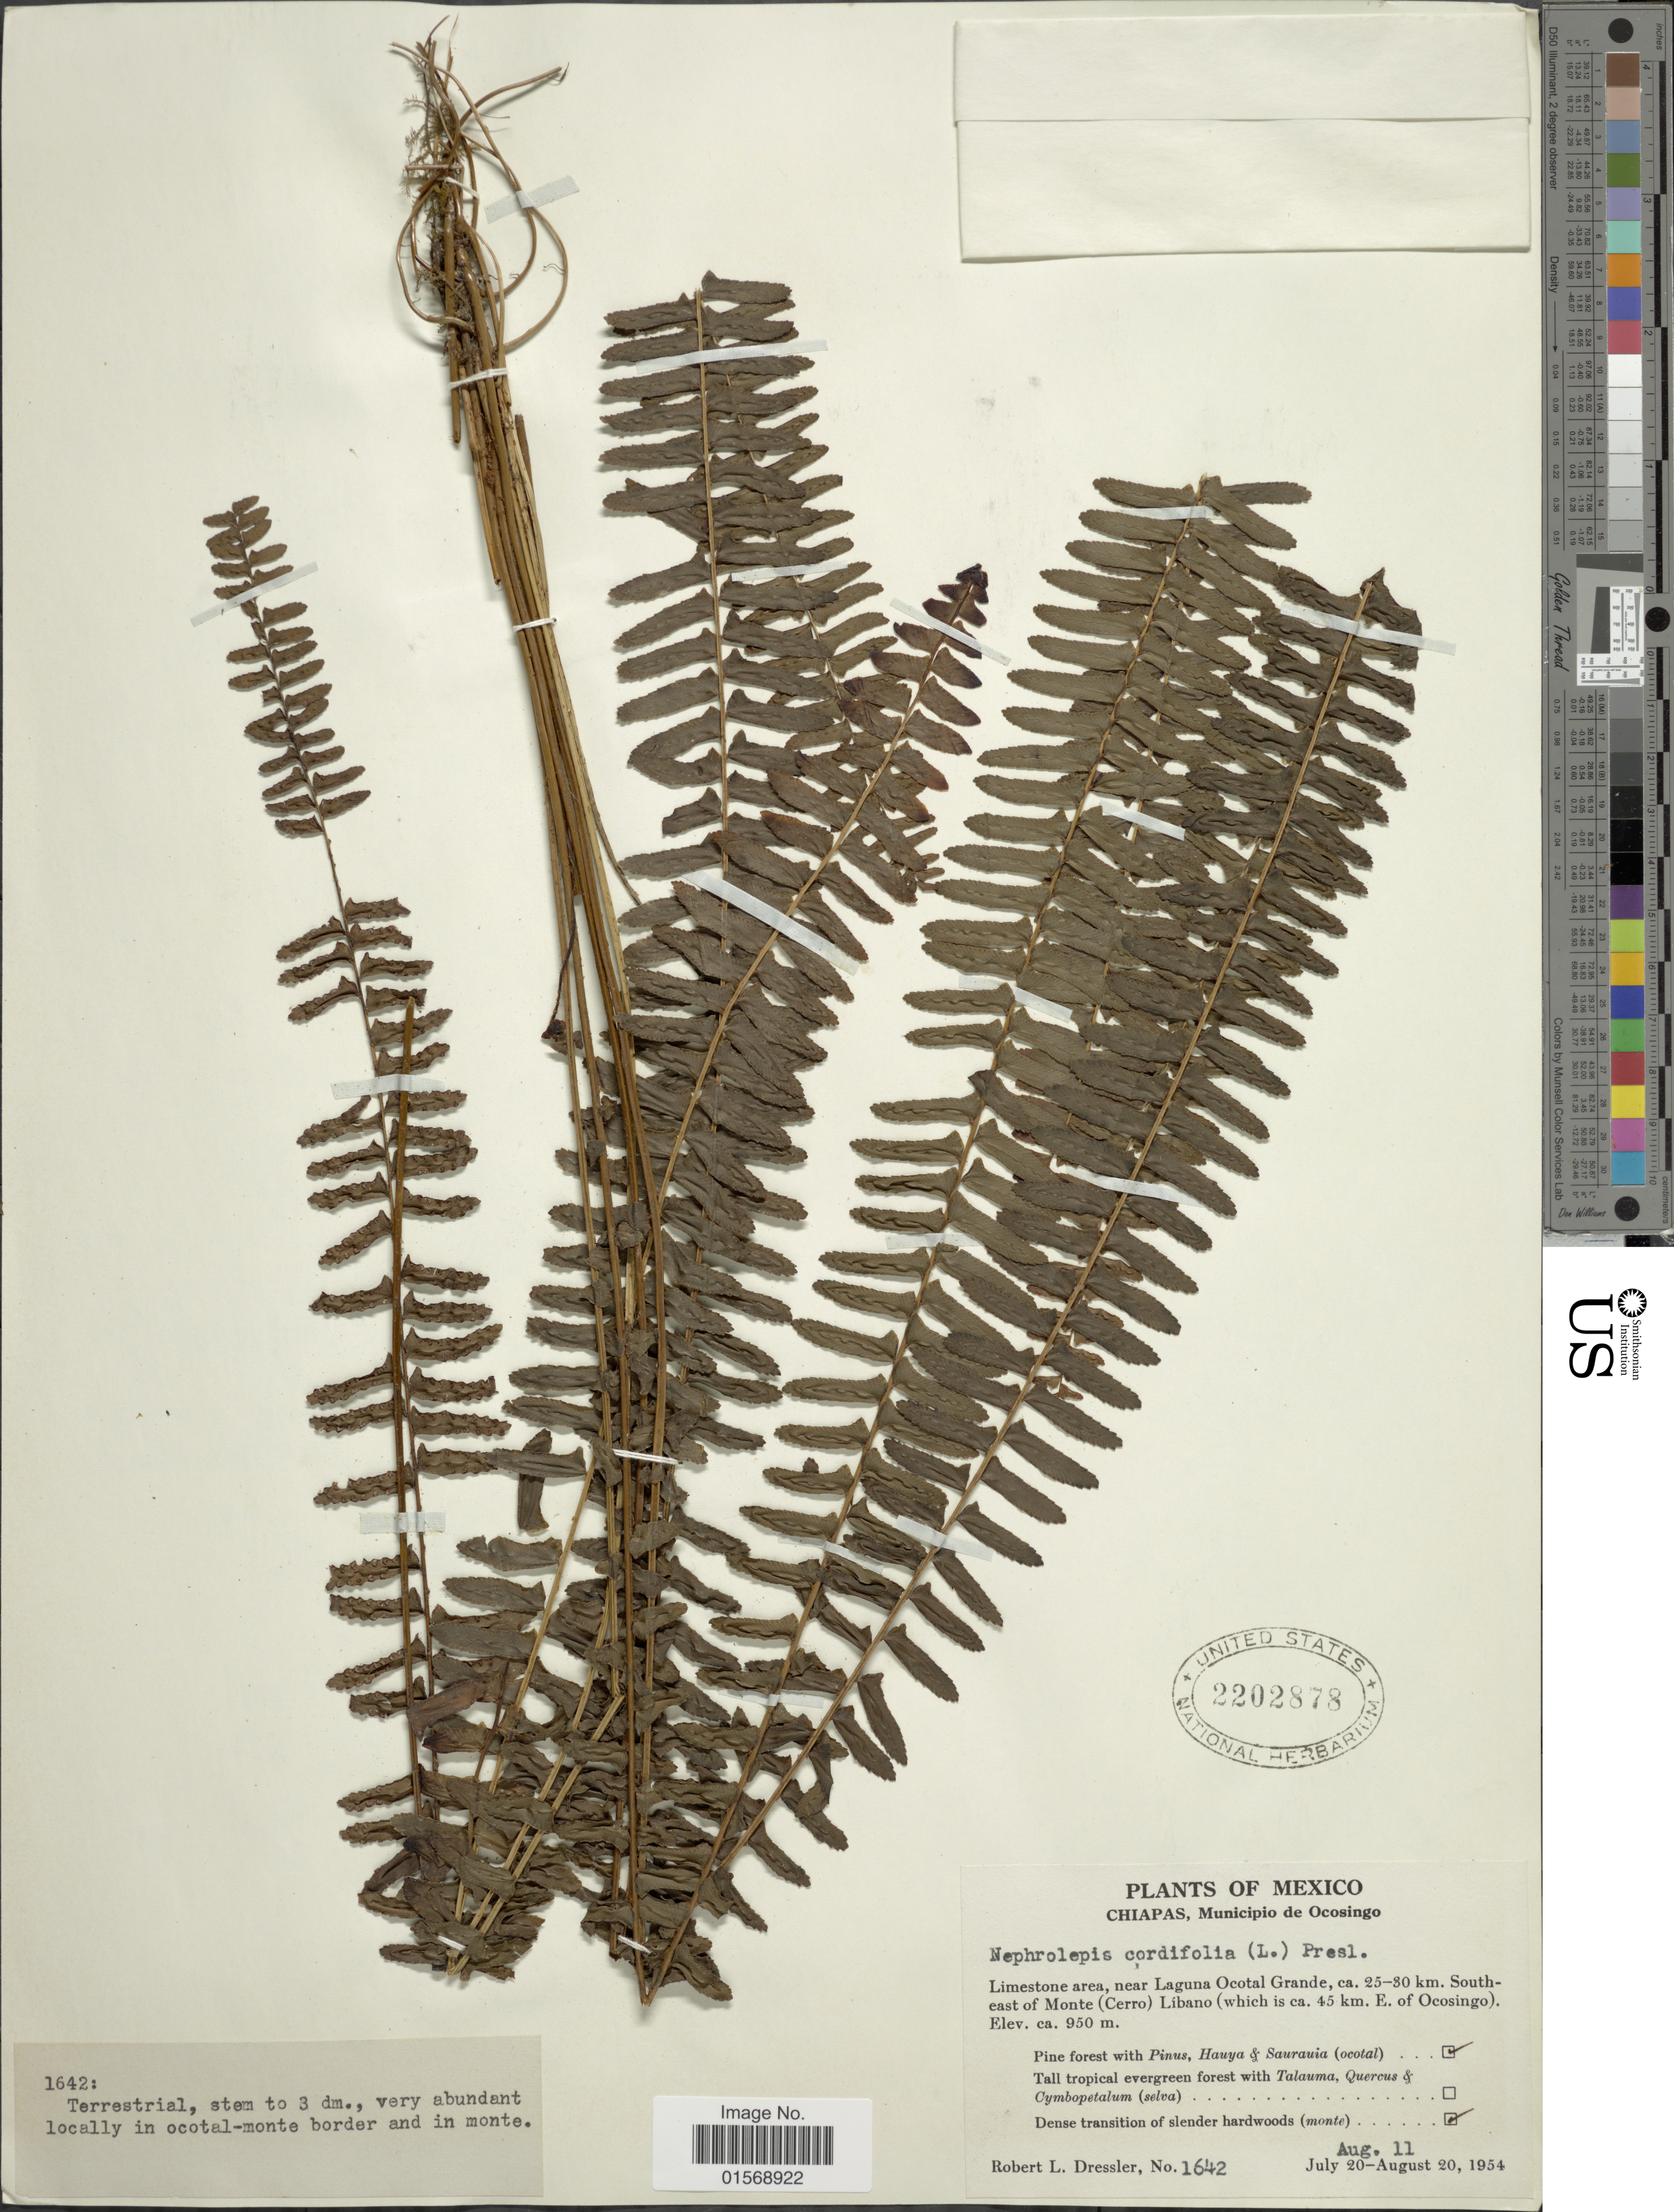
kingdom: Plantae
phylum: Tracheophyta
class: Polypodiopsida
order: Polypodiales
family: Nephrolepidaceae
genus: Nephrolepis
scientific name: Nephrolepis cordifolia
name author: (L.) C. Presl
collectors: R. Dressler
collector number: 1642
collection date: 1954-08-11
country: Mexico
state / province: Chiapas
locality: Mexico, Chiapas, Municipio de Ocosingo. Limestone area, near Laguna Ocotal Grande, ca. 25-30 km . South east of Monte (Cerro) Libano (which is ca. 45 km E. of Ocosingo).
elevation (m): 950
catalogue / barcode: US 2202878